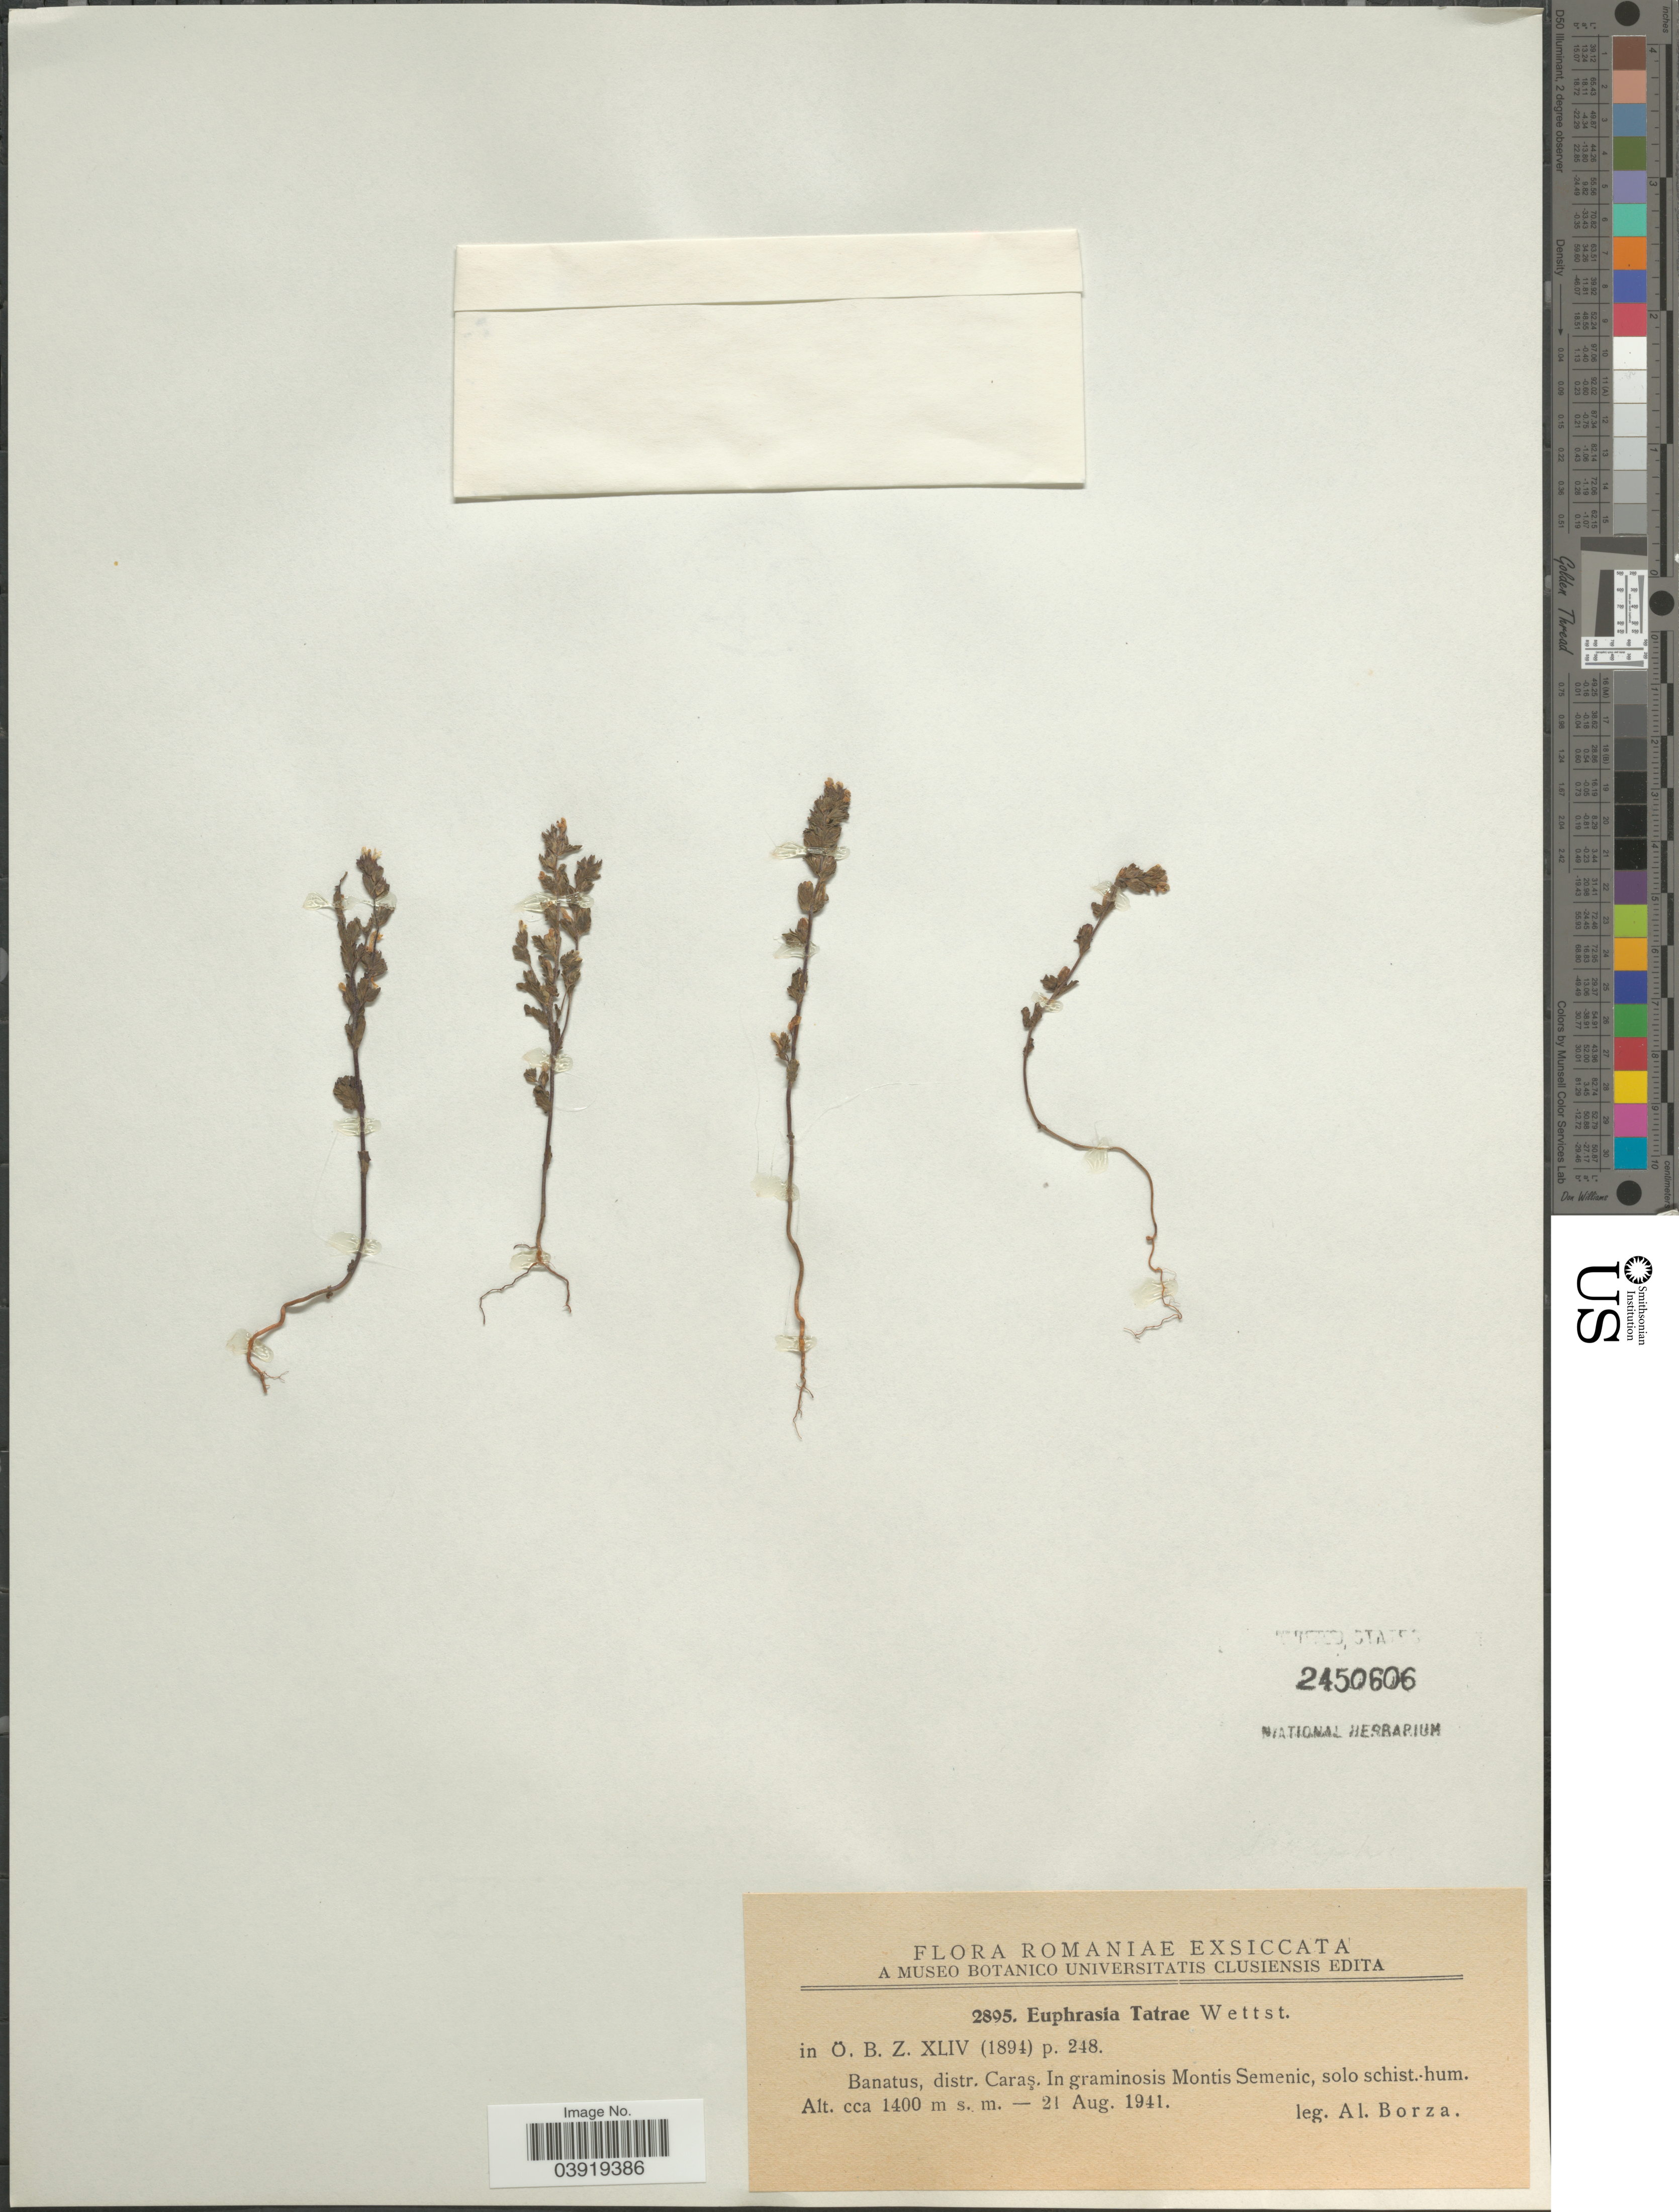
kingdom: Plantae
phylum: Tracheophyta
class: Magnoliopsida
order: Lamiales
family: Orobanchaceae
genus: Euphrasia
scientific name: Euphrasia tatrae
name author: Wettst.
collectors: A. Borza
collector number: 2895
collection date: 1941-08-21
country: Romania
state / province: Caras-Severin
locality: Banatus, distr. Caras. In graminosis Montis Semenic, solo schist.-hum.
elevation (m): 1400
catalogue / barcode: US 2450606